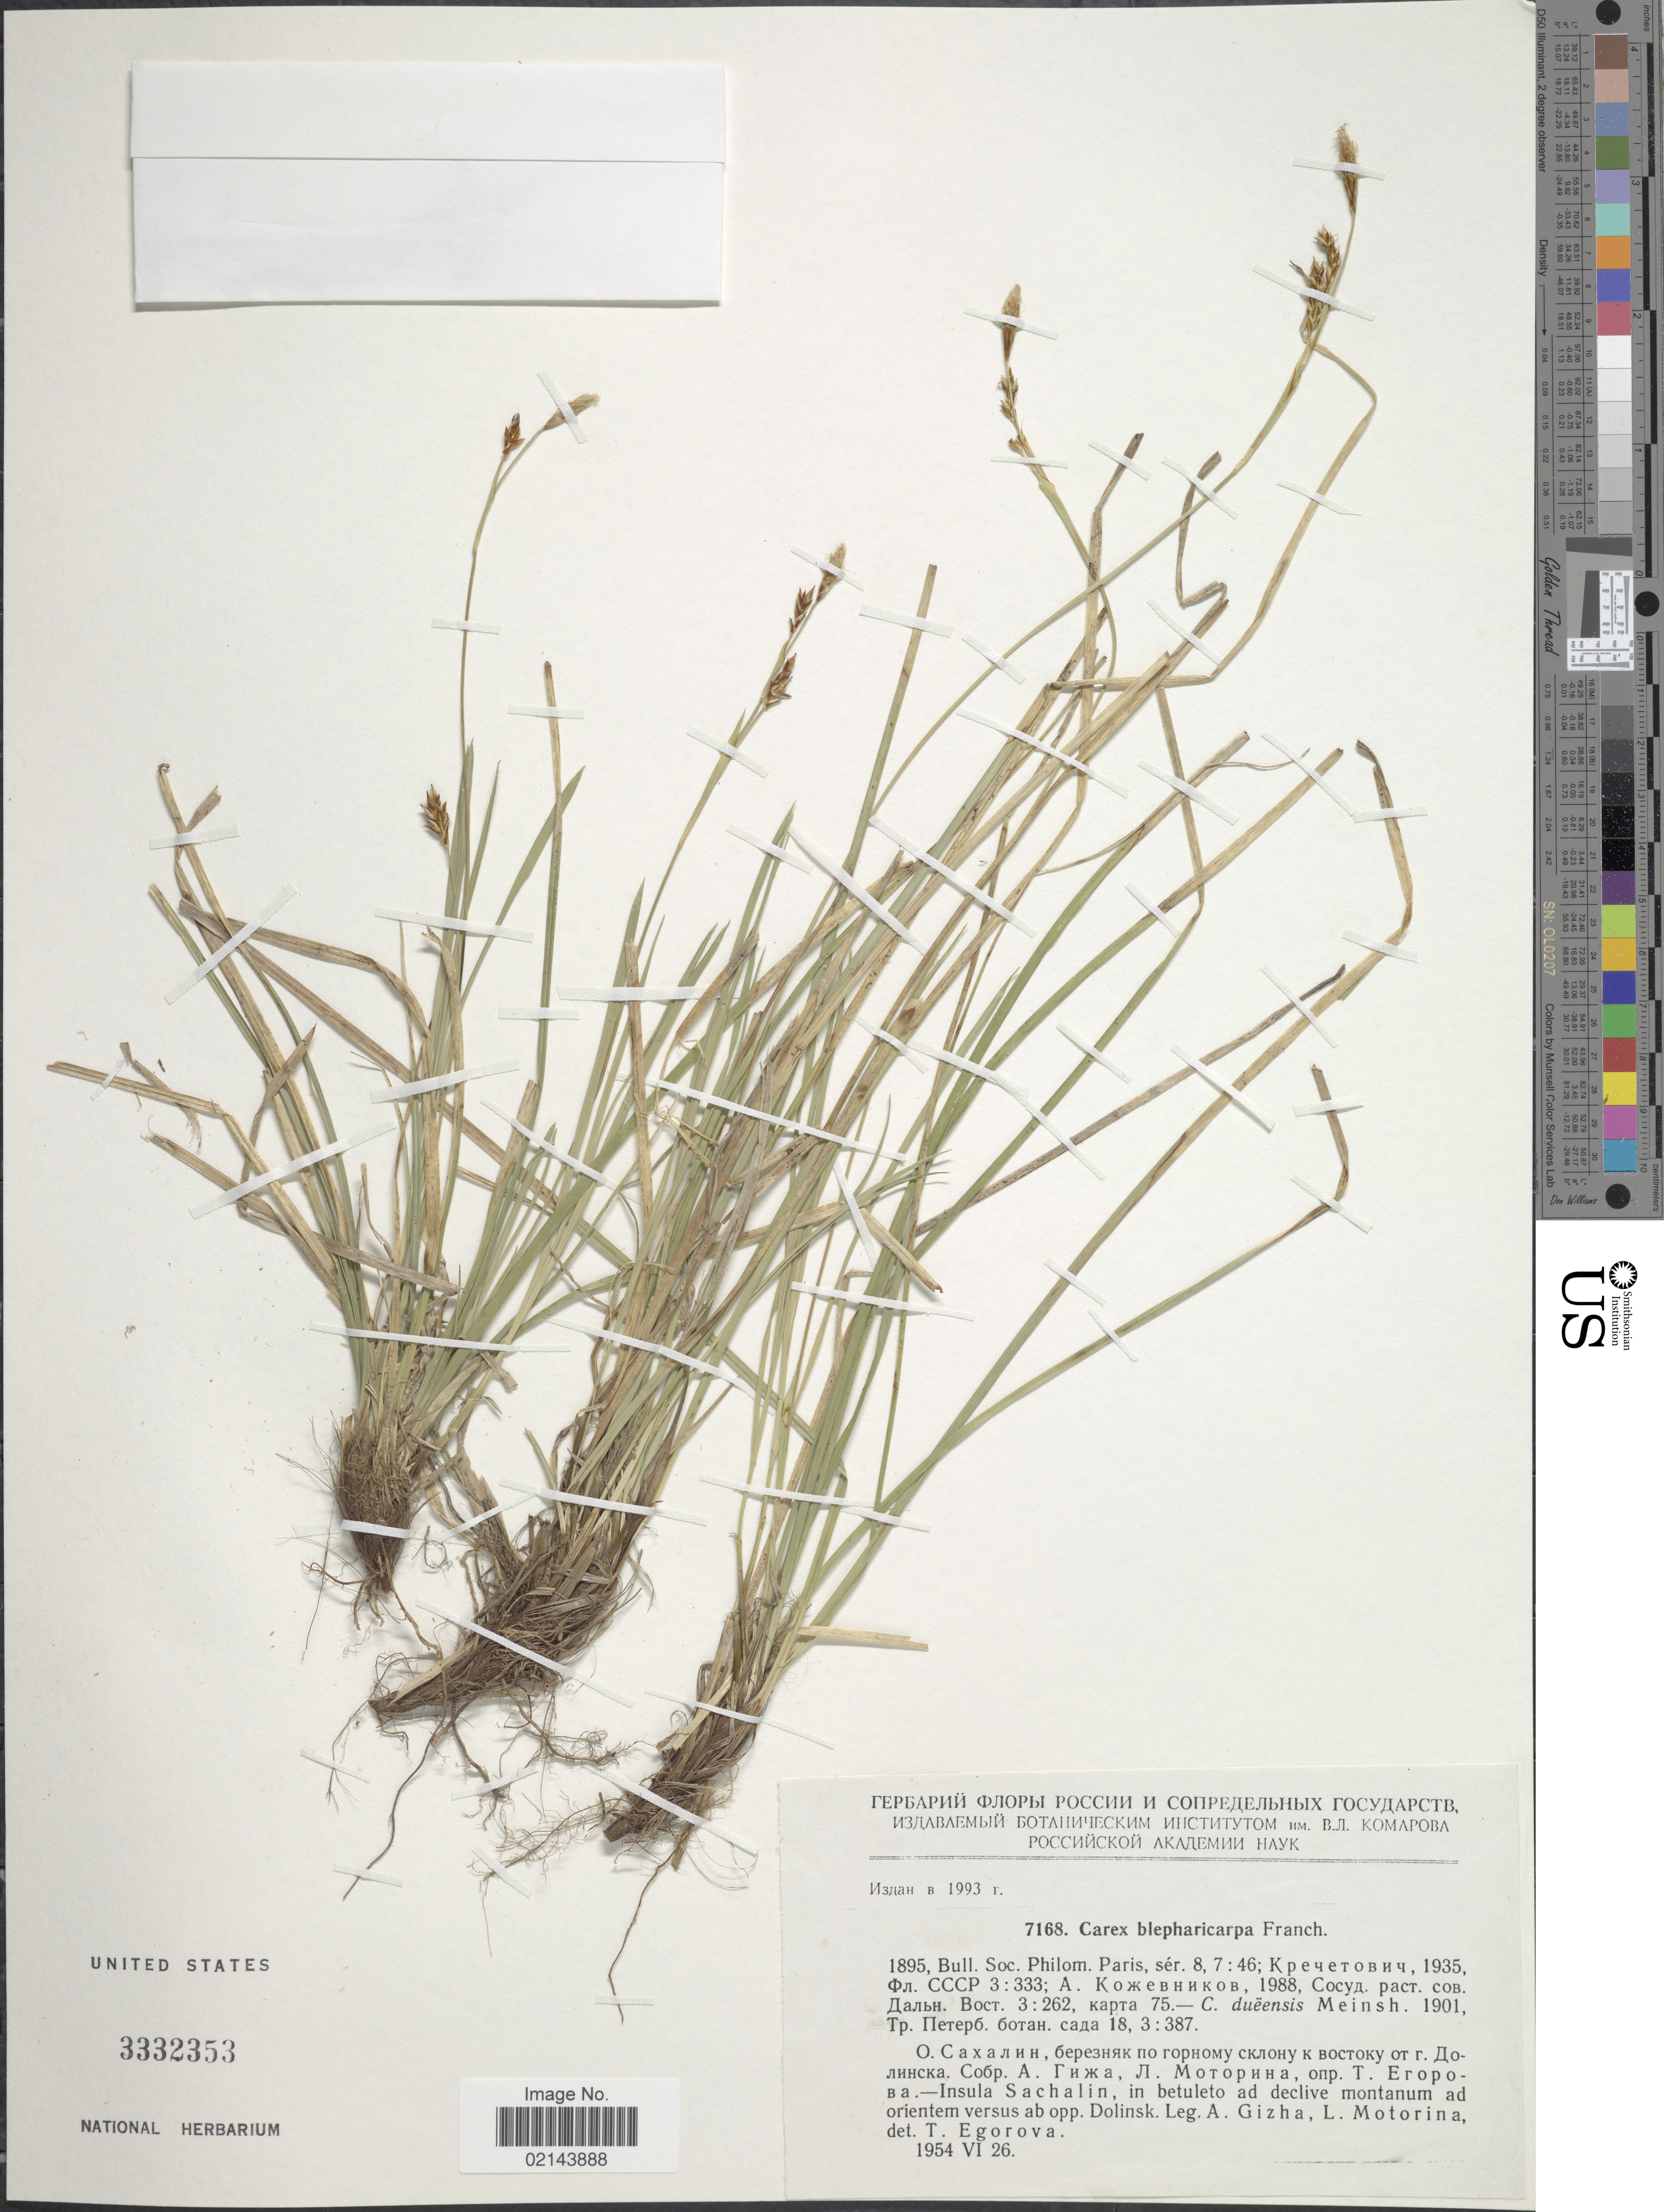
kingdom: Plantae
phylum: Tracheophyta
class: Liliopsida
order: Poales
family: Cyperaceae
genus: Carex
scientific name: Carex blepharicarpa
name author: Franch.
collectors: A. Gizha & L. Motorina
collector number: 7168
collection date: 1954-06-26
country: Russian Federation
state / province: Sakhalin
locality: Insula Sachalin, ad declive montanum ad orientem versus ab. opp. Dolinsk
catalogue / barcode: US 3332353